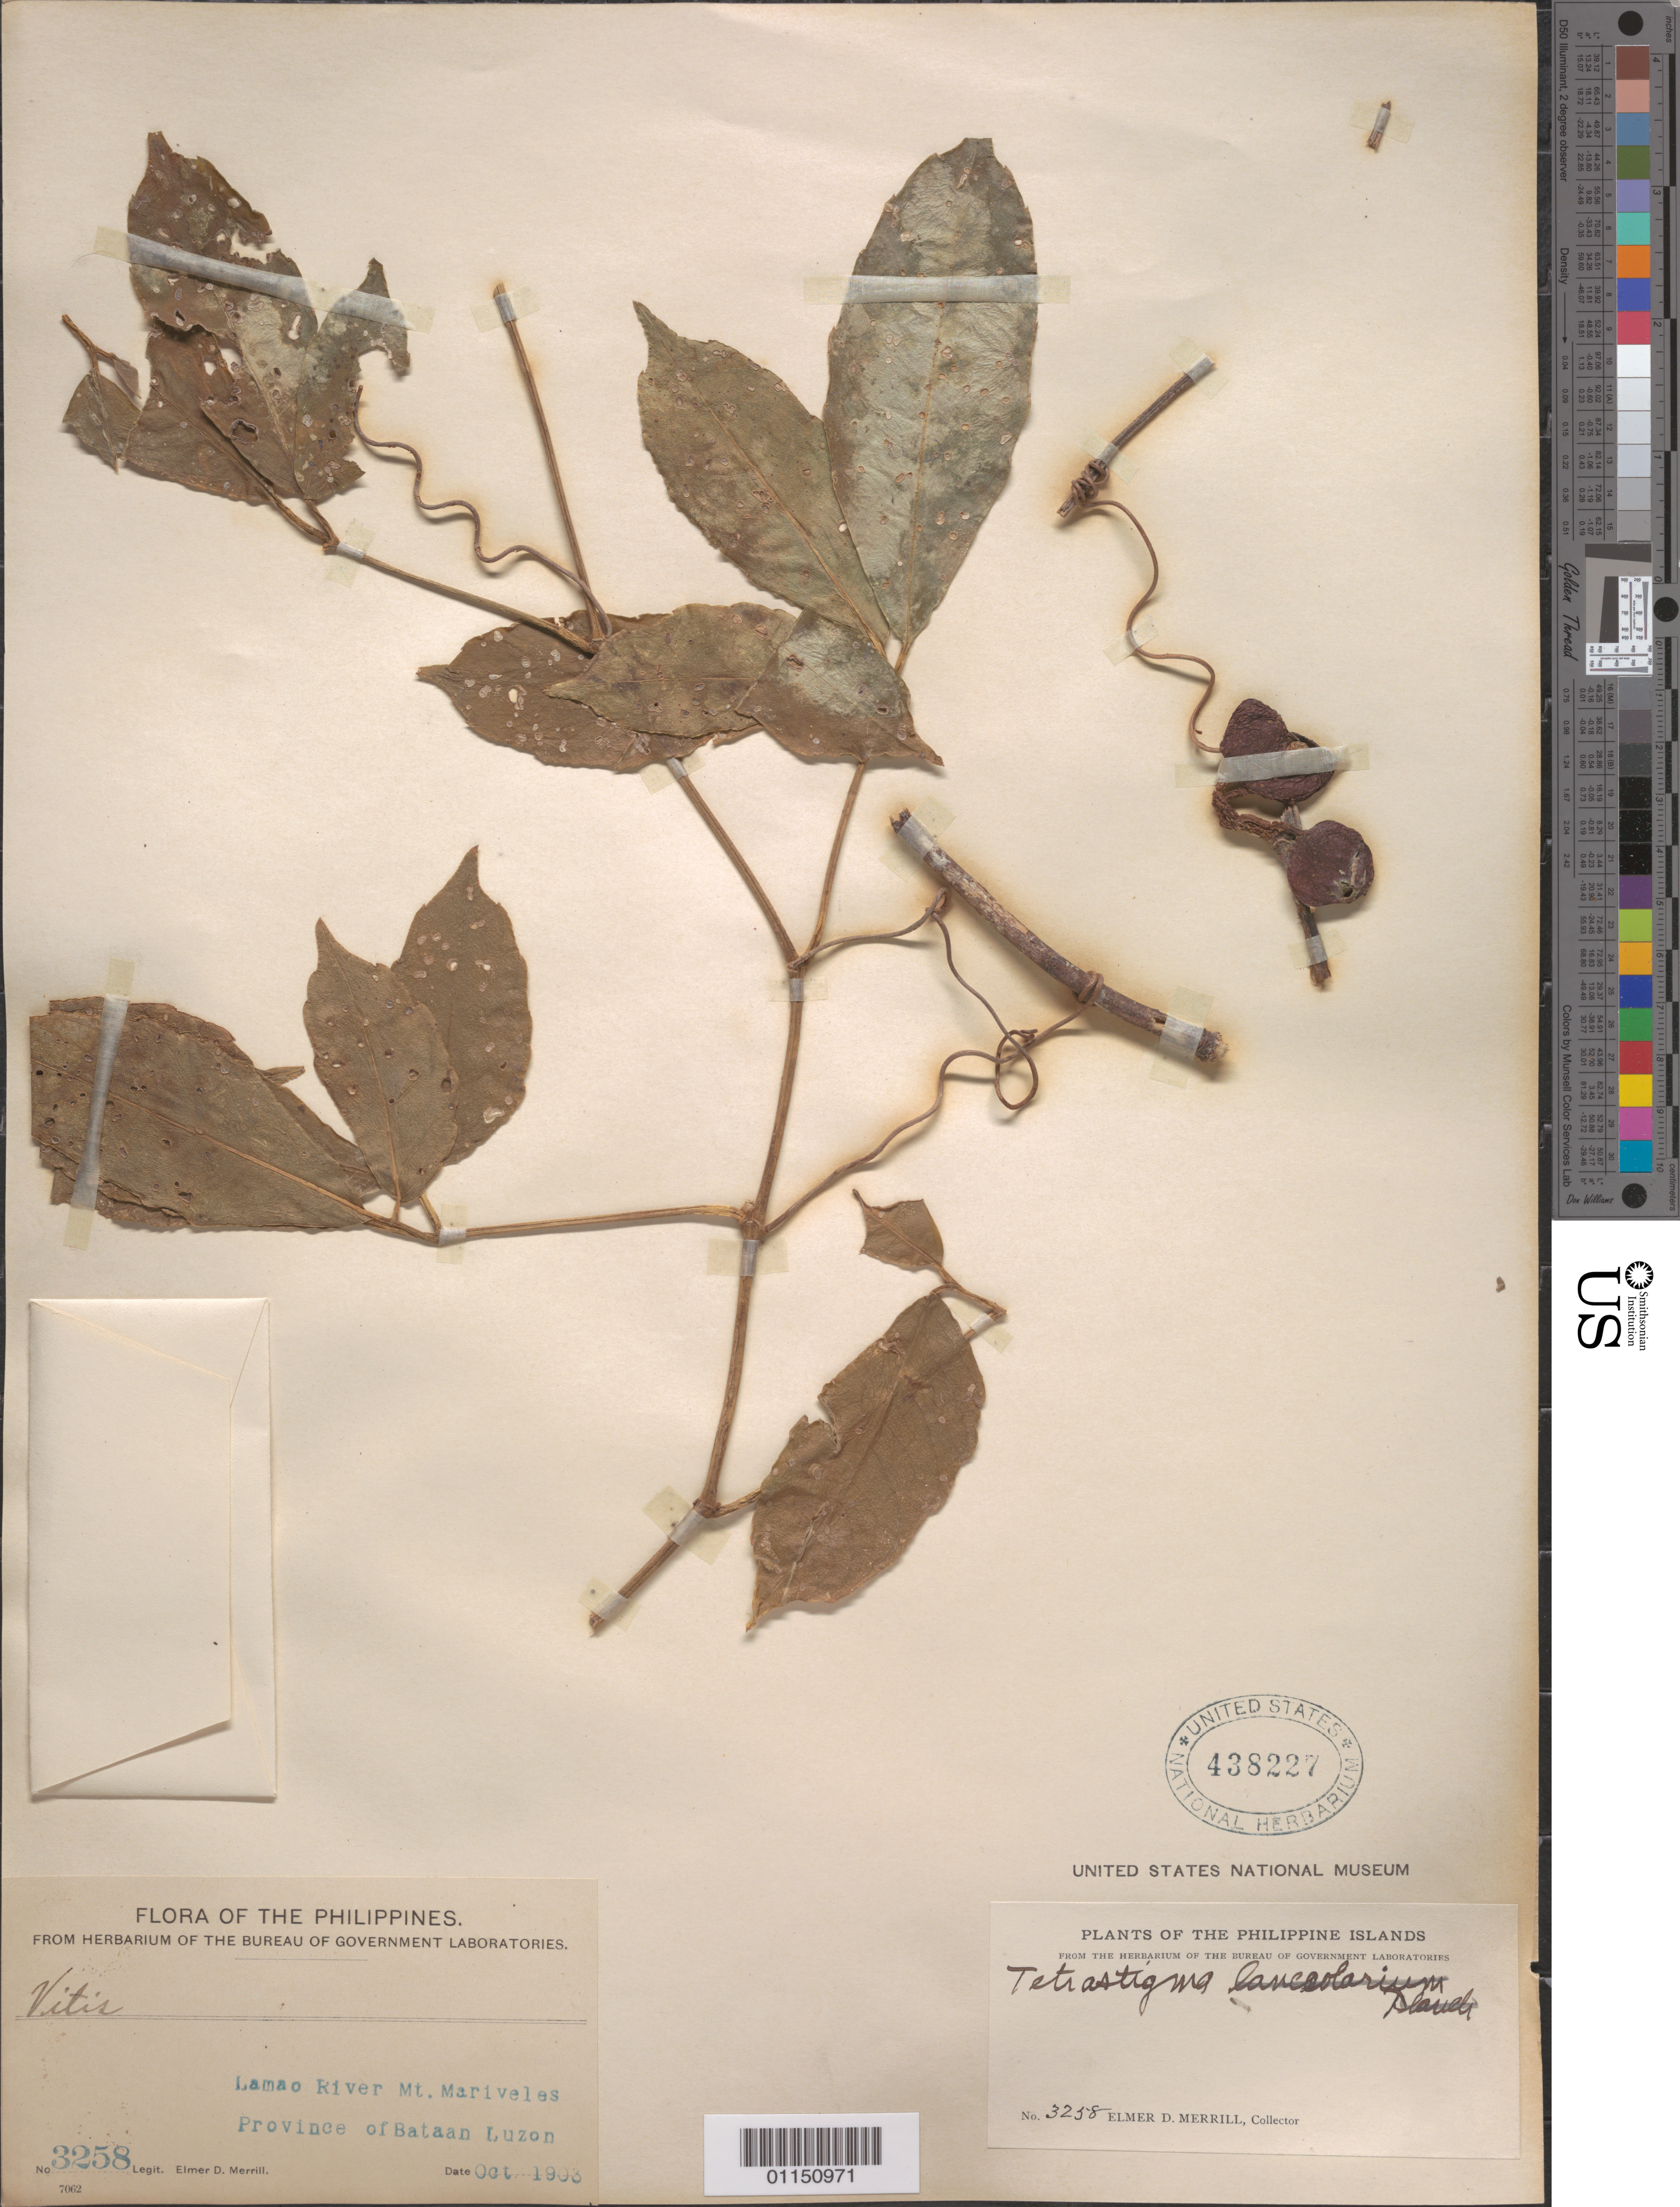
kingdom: Plantae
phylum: Tracheophyta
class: Magnoliopsida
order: Vitales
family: Vitaceae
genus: Tetrastigma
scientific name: Tetrastigma sp.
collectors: E. D. Merrill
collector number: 3258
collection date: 1903-10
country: Philippines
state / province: Central Luzon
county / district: Bataan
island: Luzon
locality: Lamao River, Mt Mariveles. Luzon.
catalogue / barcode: US 438227